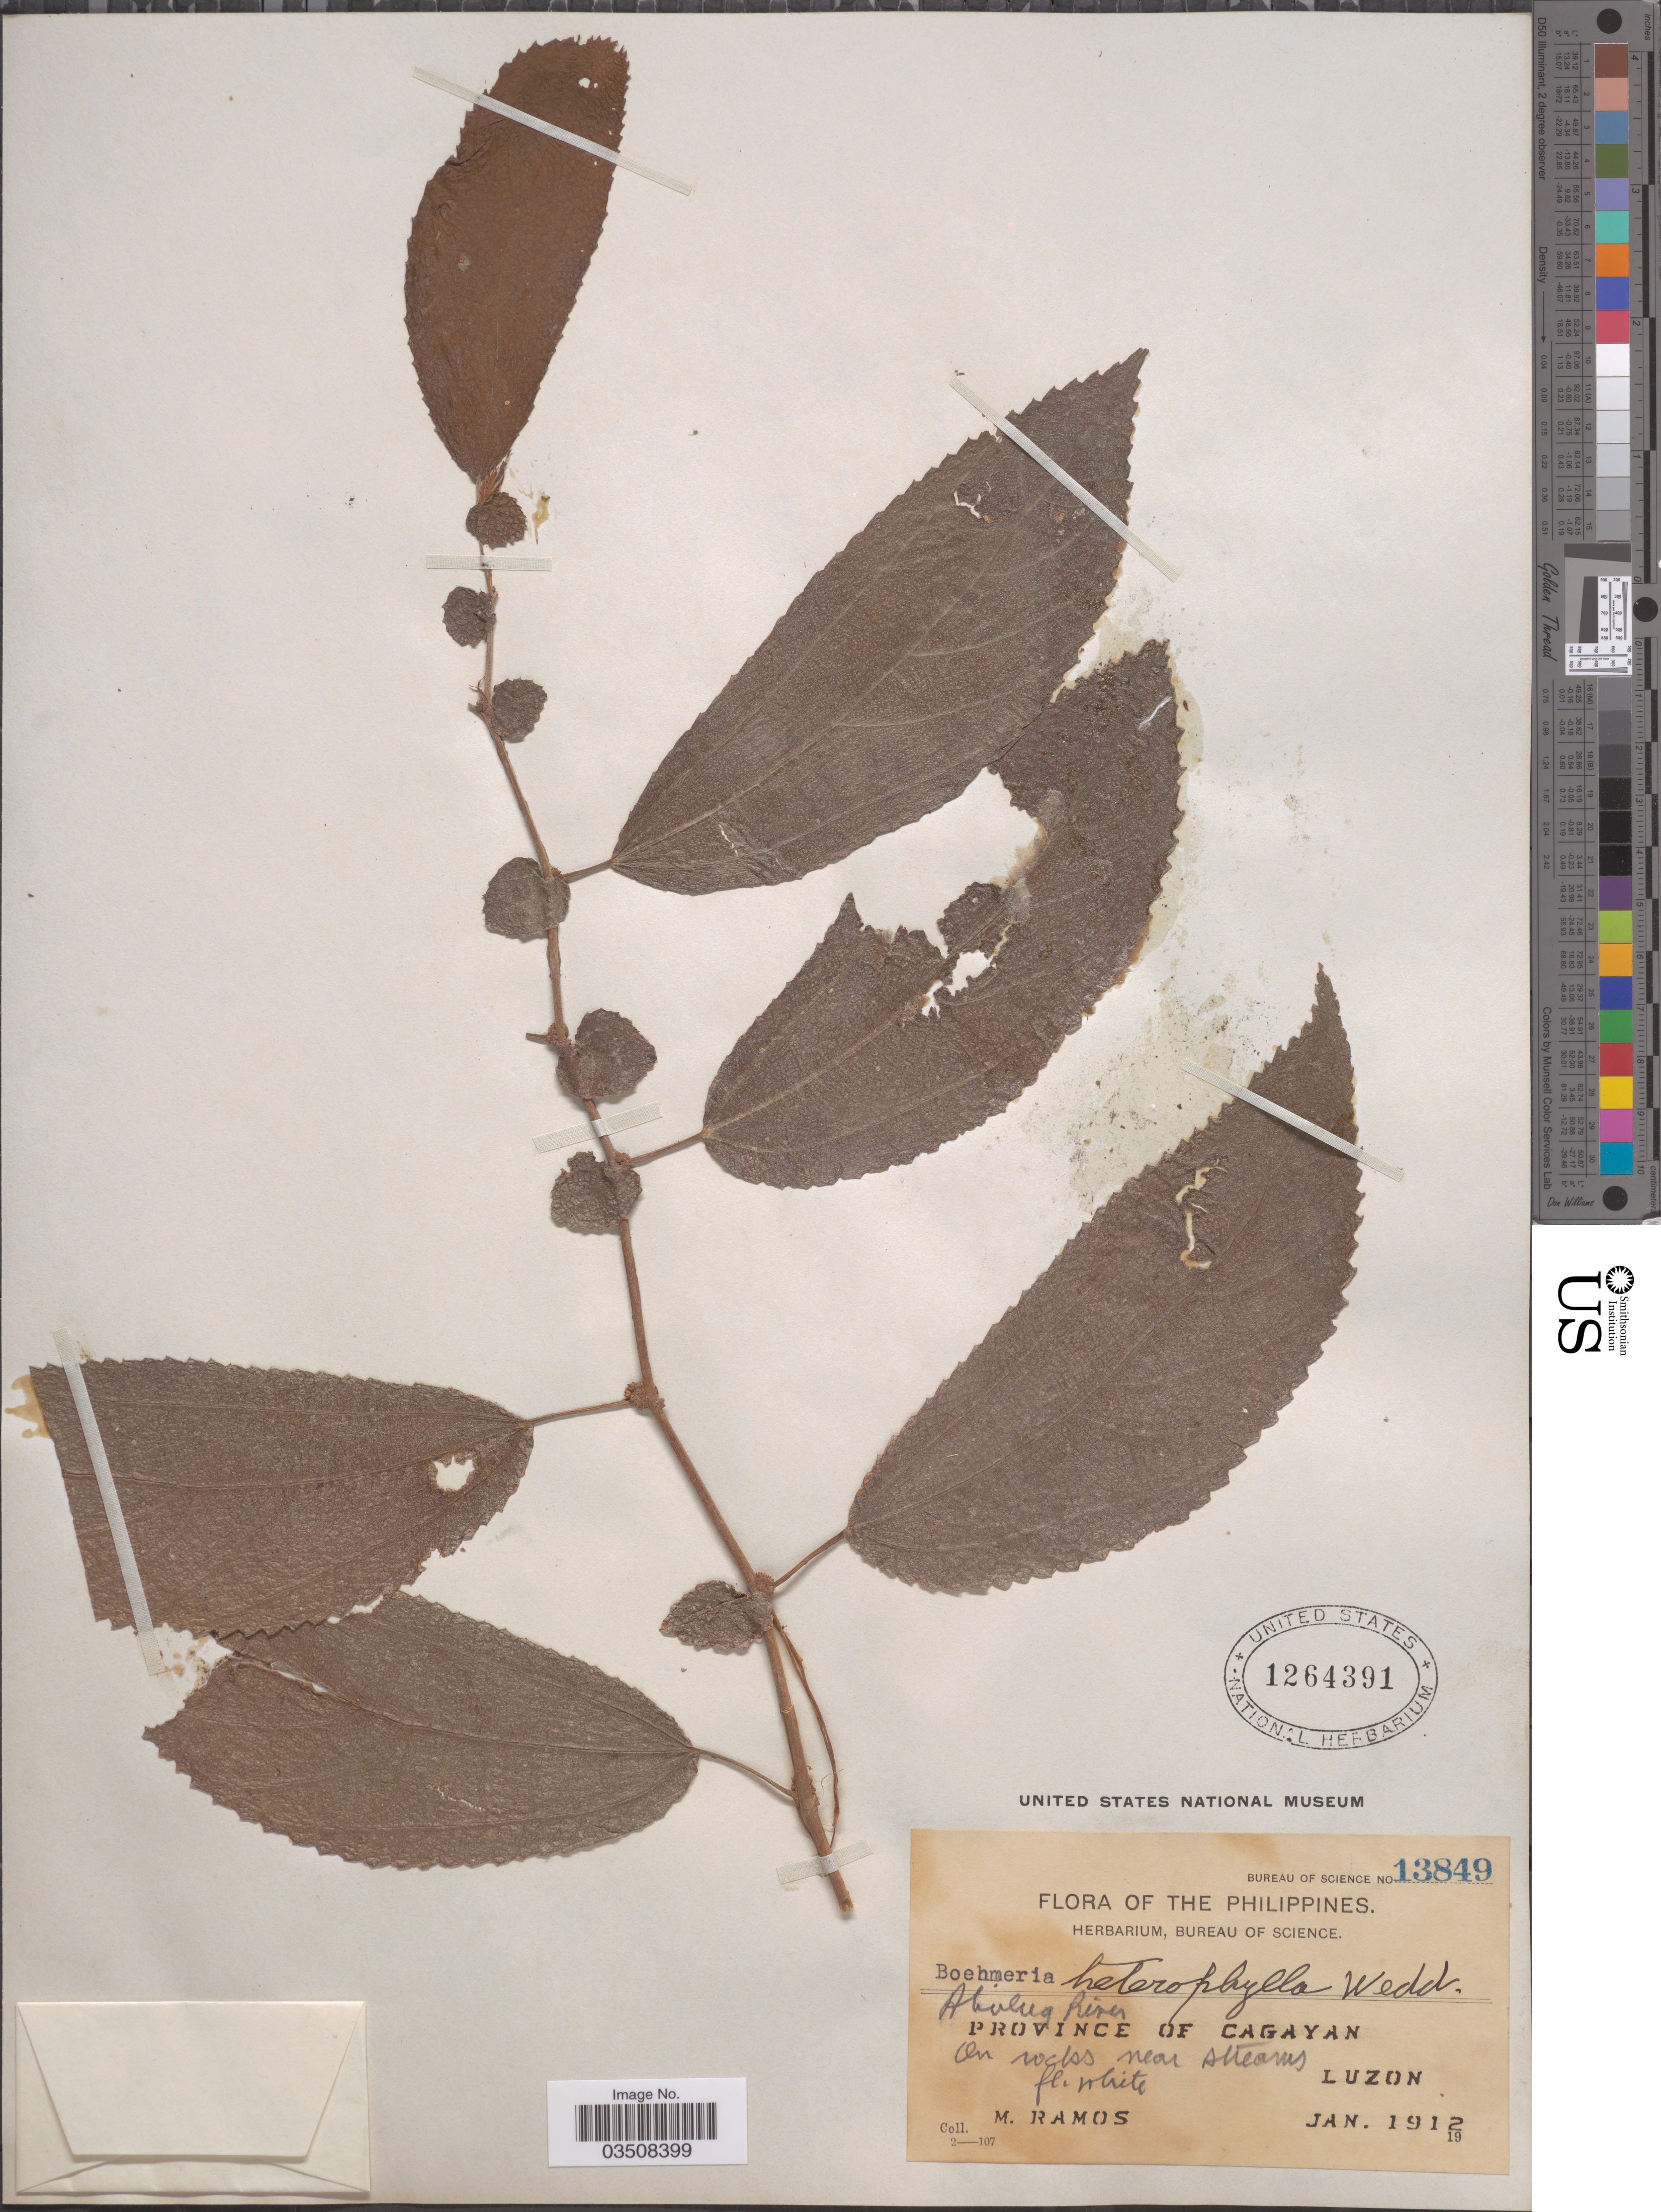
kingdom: Plantae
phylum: Tracheophyta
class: Magnoliopsida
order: Rosales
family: Urticaceae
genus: Boehmeria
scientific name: Boehmeria heterophylla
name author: Blume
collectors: M. Ramos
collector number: Bureau of Science 13849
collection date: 1912-01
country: Philippines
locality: Abulug River. Province of Cagayan, Luzon.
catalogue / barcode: US 1264391